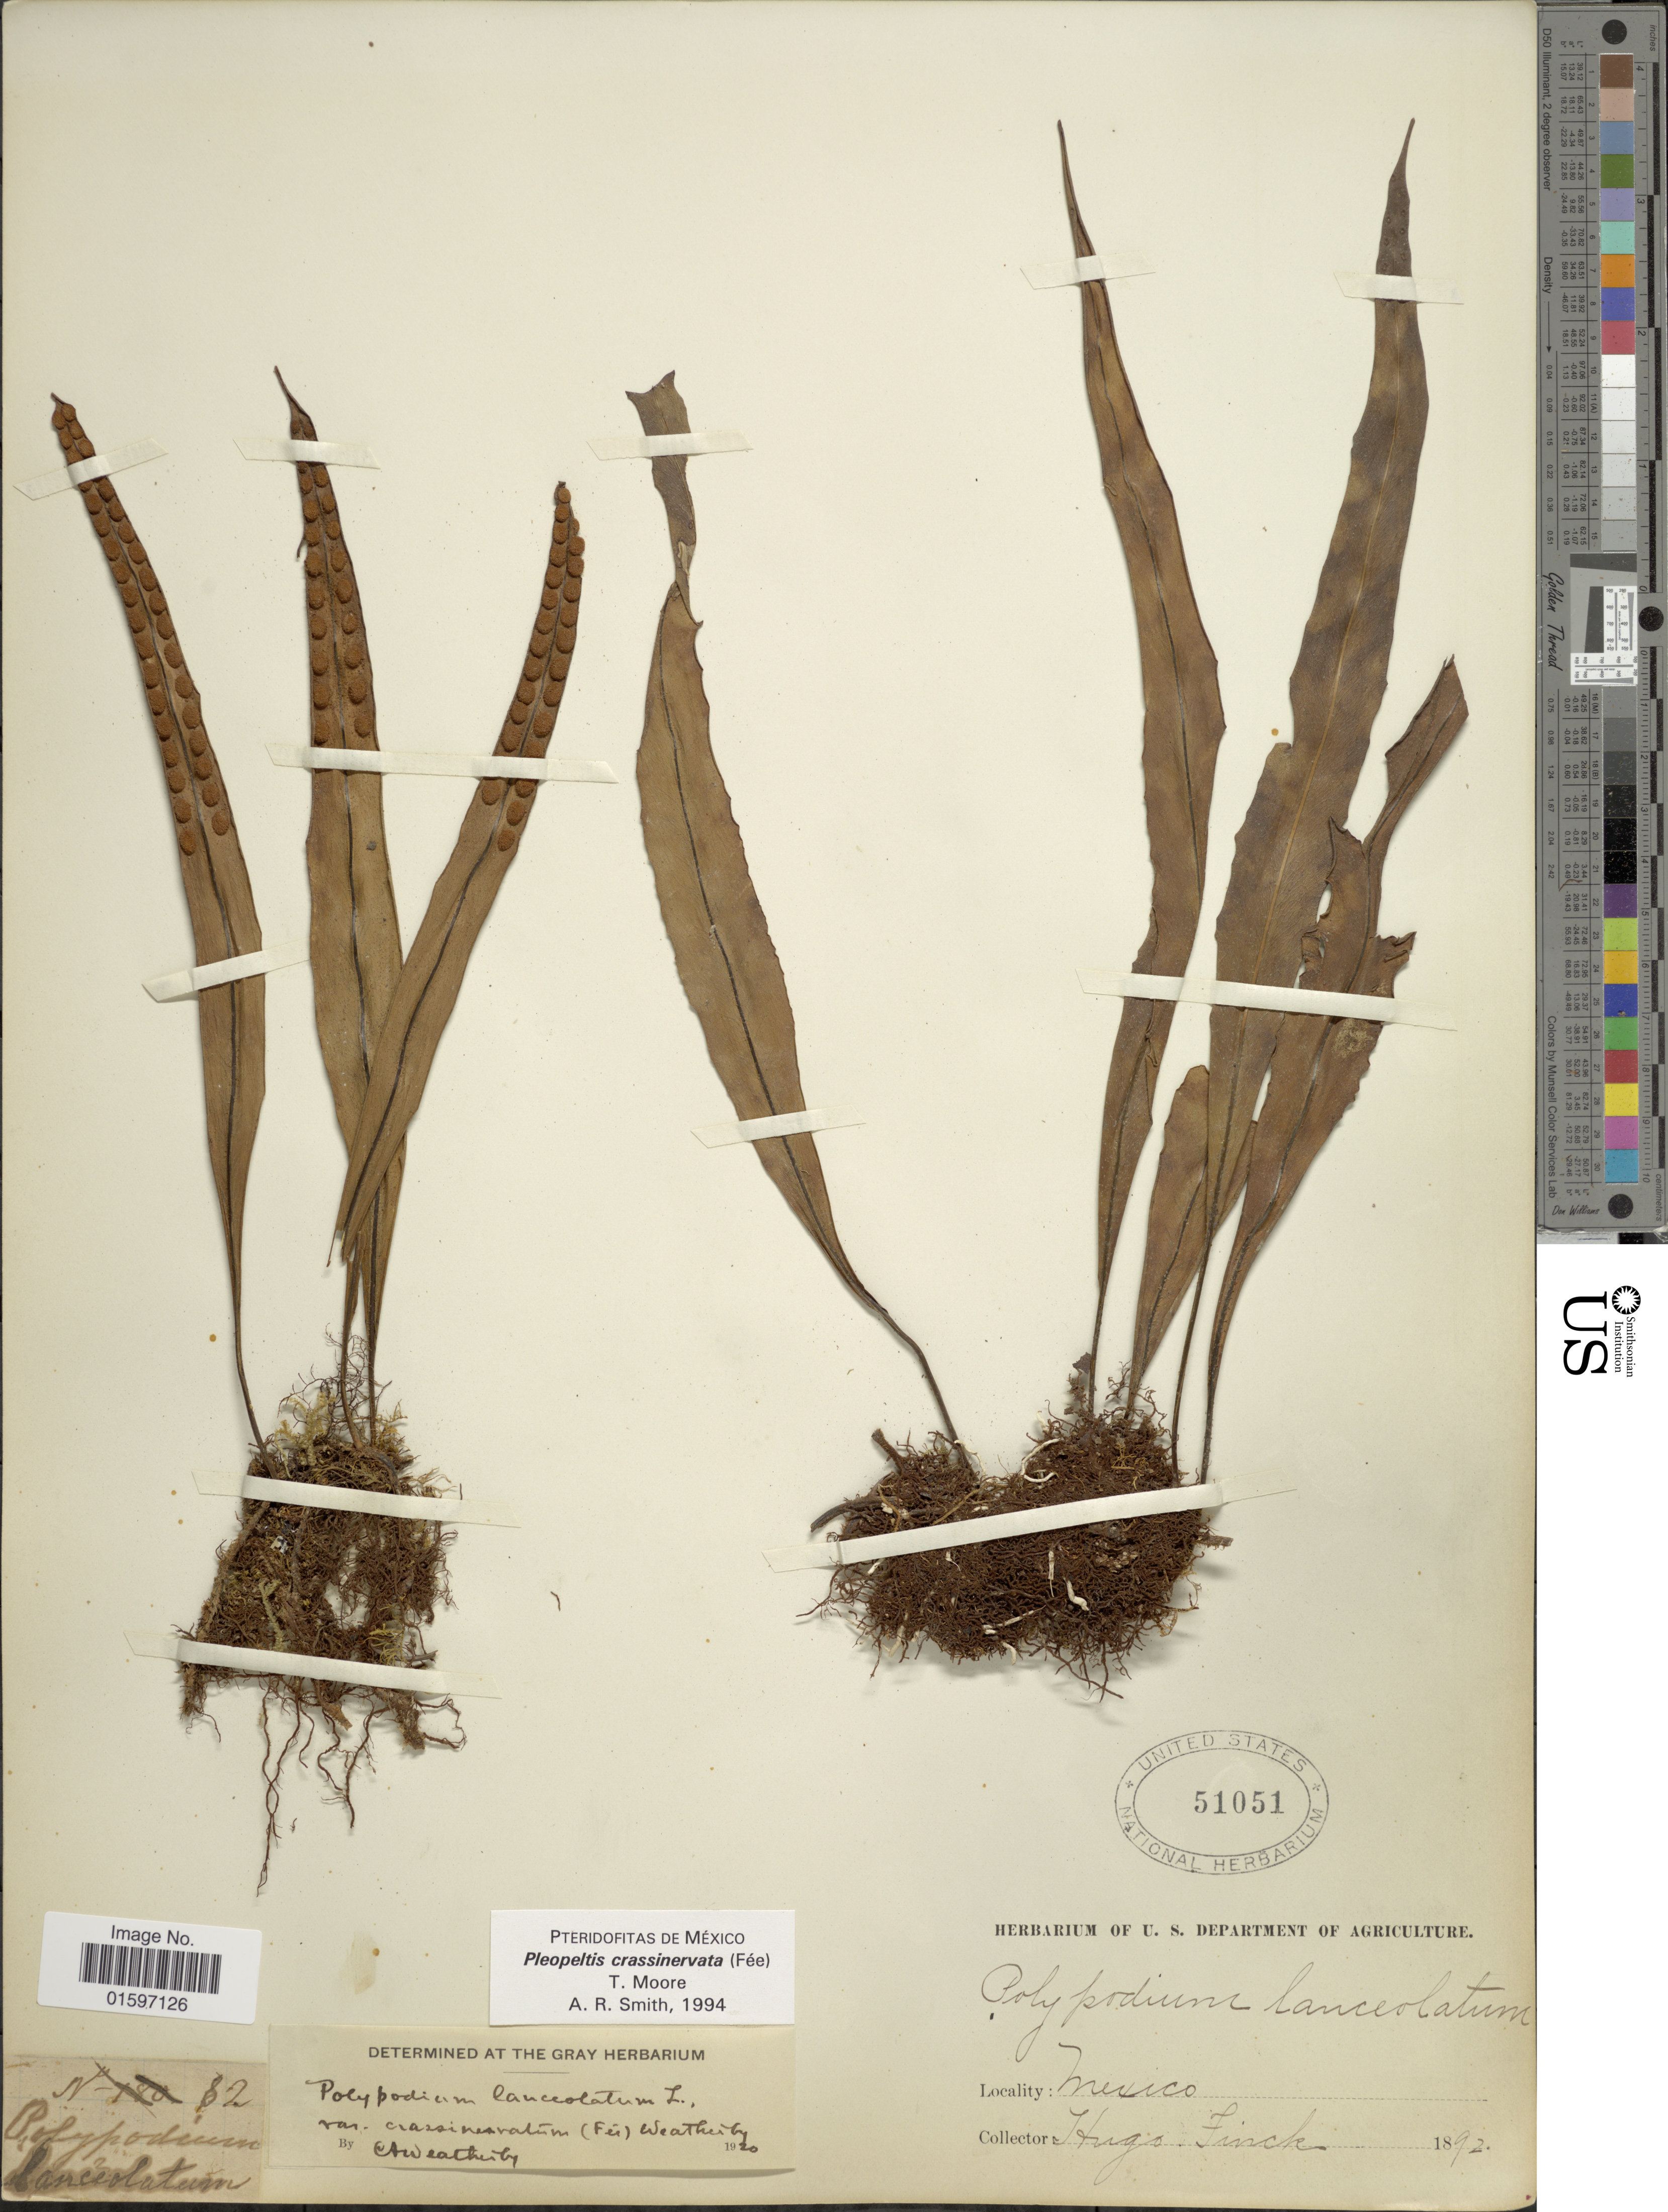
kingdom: Plantae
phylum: Tracheophyta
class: Polypodiopsida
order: Polypodiales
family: Polypodiaceae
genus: Pleopeltis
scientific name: Pleopeltis crassinervata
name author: (Fée) T. Moore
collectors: H. Finck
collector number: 82?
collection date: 1892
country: Mexico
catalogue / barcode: US 51051